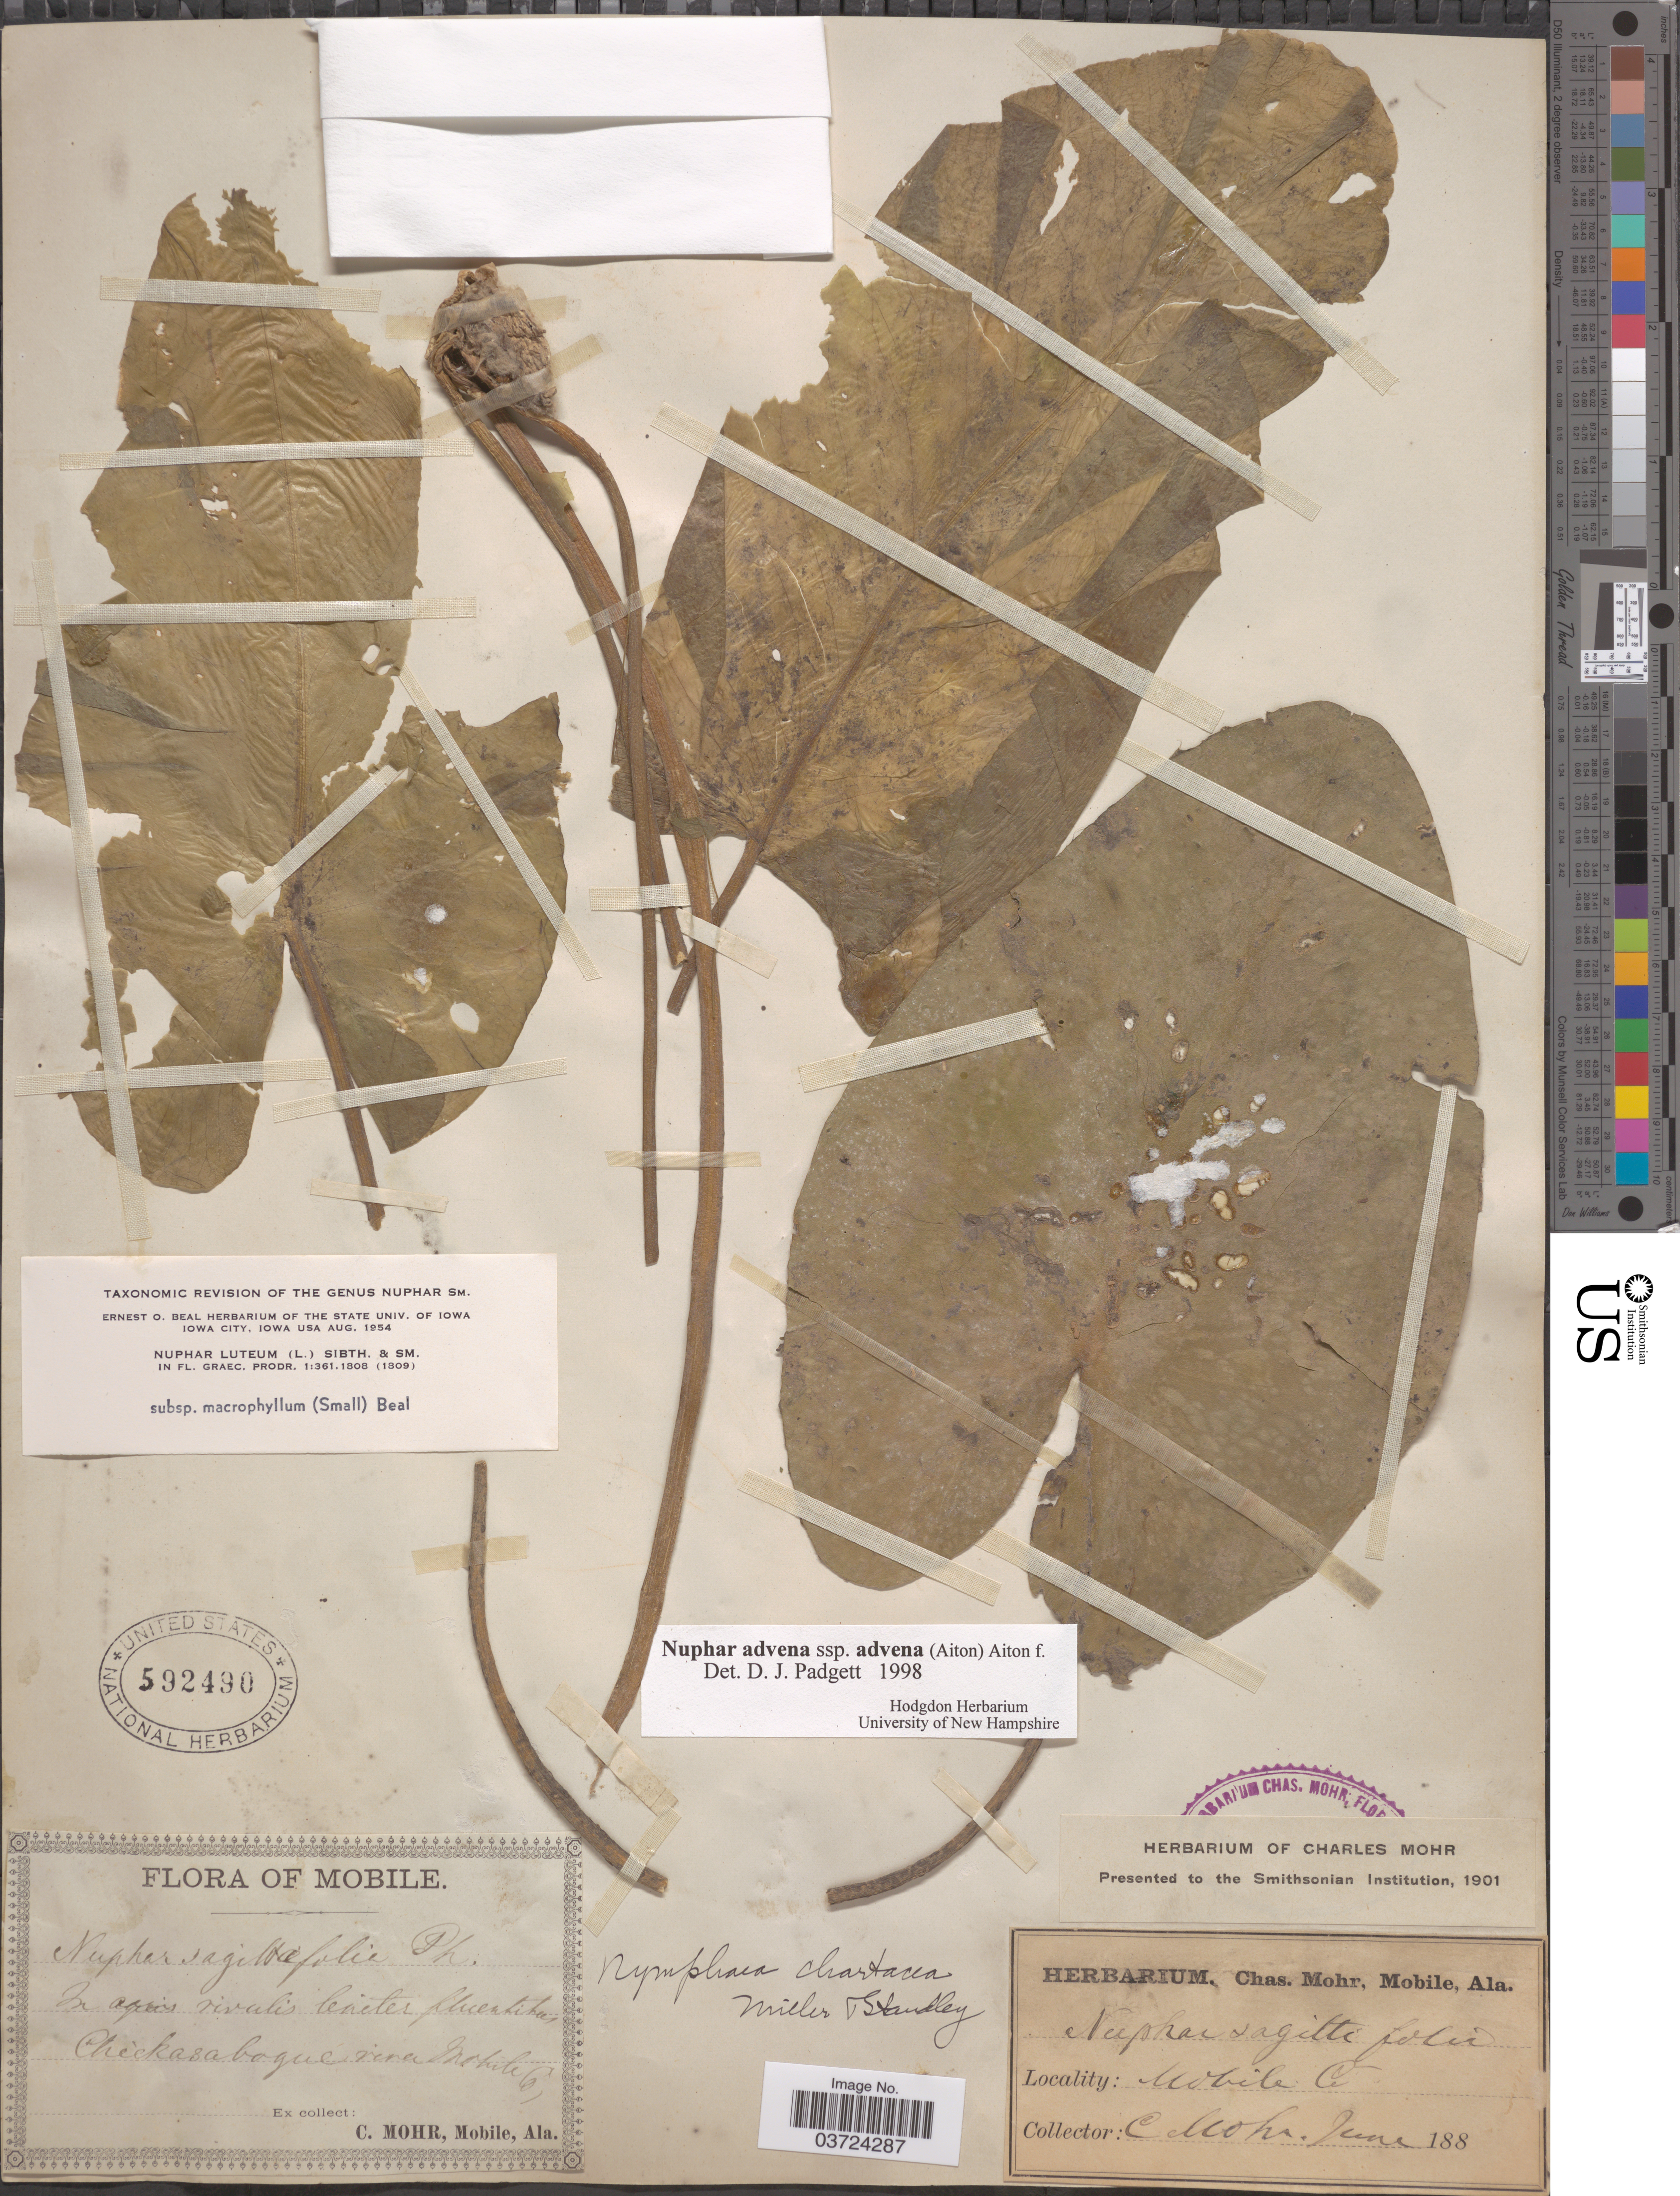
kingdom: Plantae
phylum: Tracheophyta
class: Magnoliopsida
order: Nymphaeales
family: Nymphaeaceae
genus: Nuphar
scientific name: Nuphar advena subsp. advena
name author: (Aiton) W.T. Aiton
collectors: C. T. Mohr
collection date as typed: june 188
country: United States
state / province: Alabama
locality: Chickasabogue river Mobile Co.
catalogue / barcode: US 592490